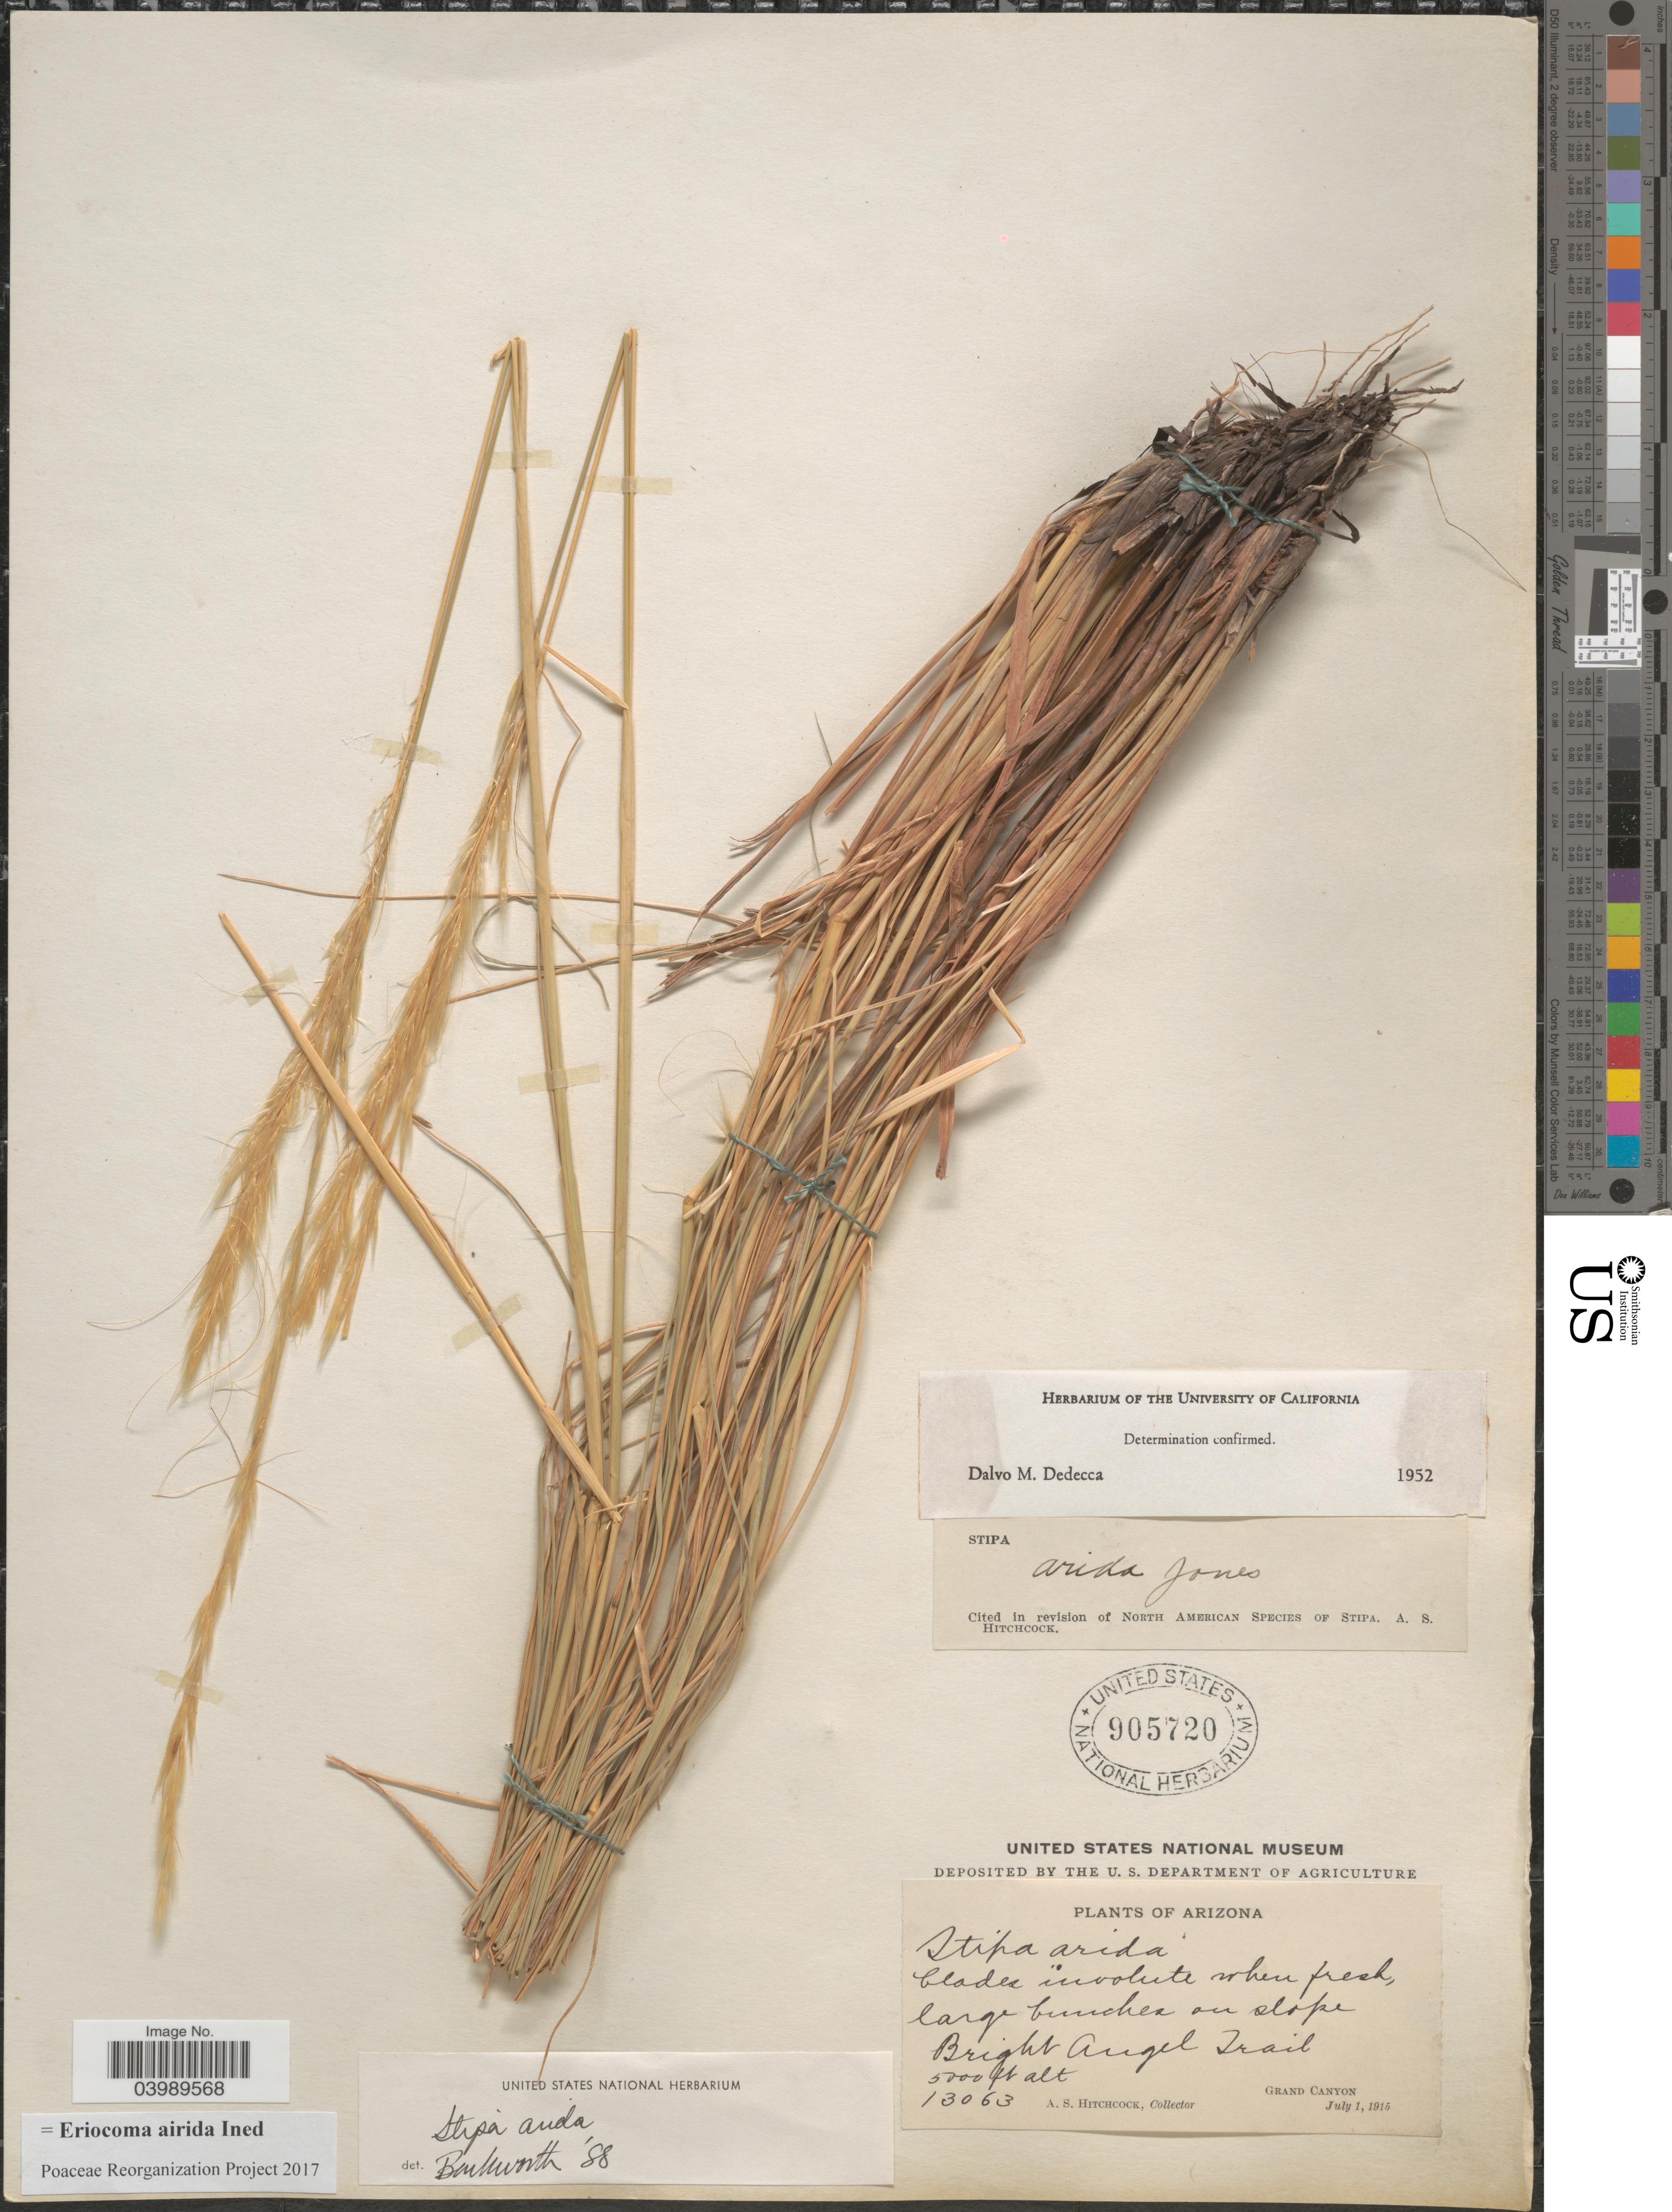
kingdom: Plantae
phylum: Tracheophyta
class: Liliopsida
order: Poales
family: Poaceae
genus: Eriocoma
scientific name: Eriocoma arida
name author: (M.E. Jones) Romasch.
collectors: A. S. Hitchcock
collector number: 13063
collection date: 1915-07-01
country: United States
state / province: Arizona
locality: Bright Angel Trail. Grand Canyon.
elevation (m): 1524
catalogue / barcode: US 905720